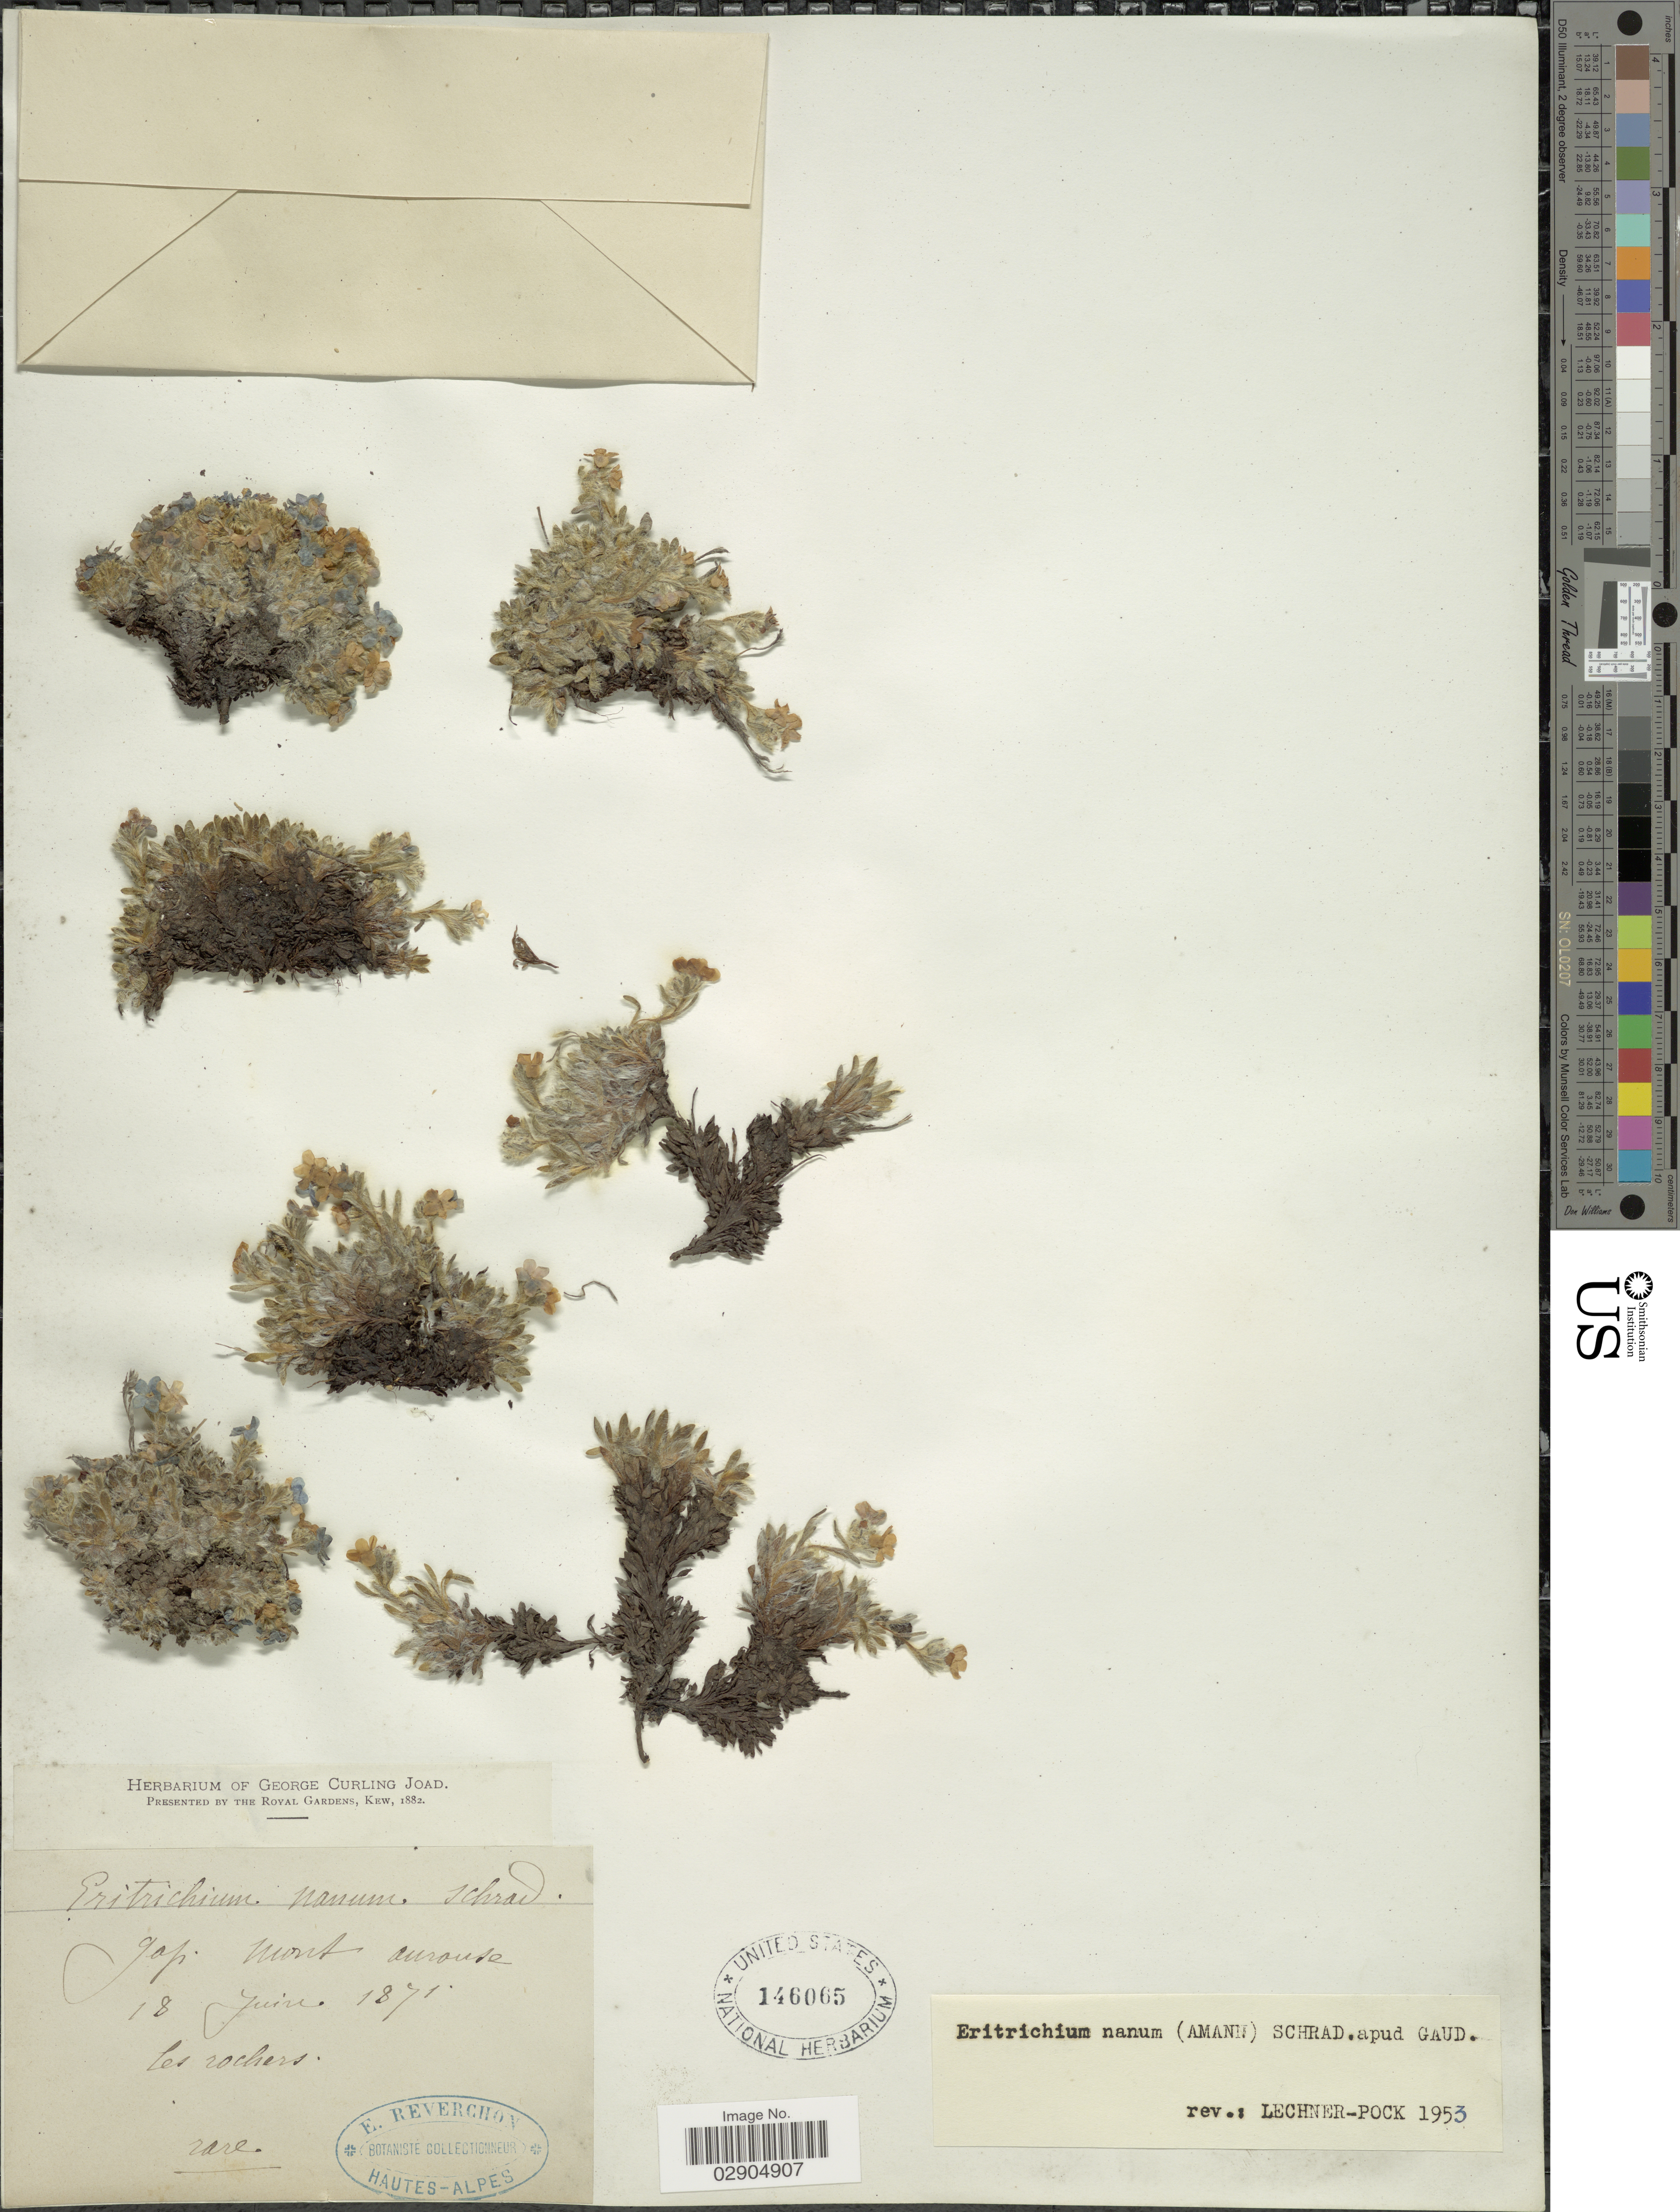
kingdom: Plantae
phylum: Tracheophyta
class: Magnoliopsida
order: Boraginales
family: Boraginaceae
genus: Eritrichium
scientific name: Eritrichium nanum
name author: (L.) Gaudin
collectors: ex herb. George Curling Joad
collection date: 1871-06-18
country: Japan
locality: Mont aurouse.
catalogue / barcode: US 146065